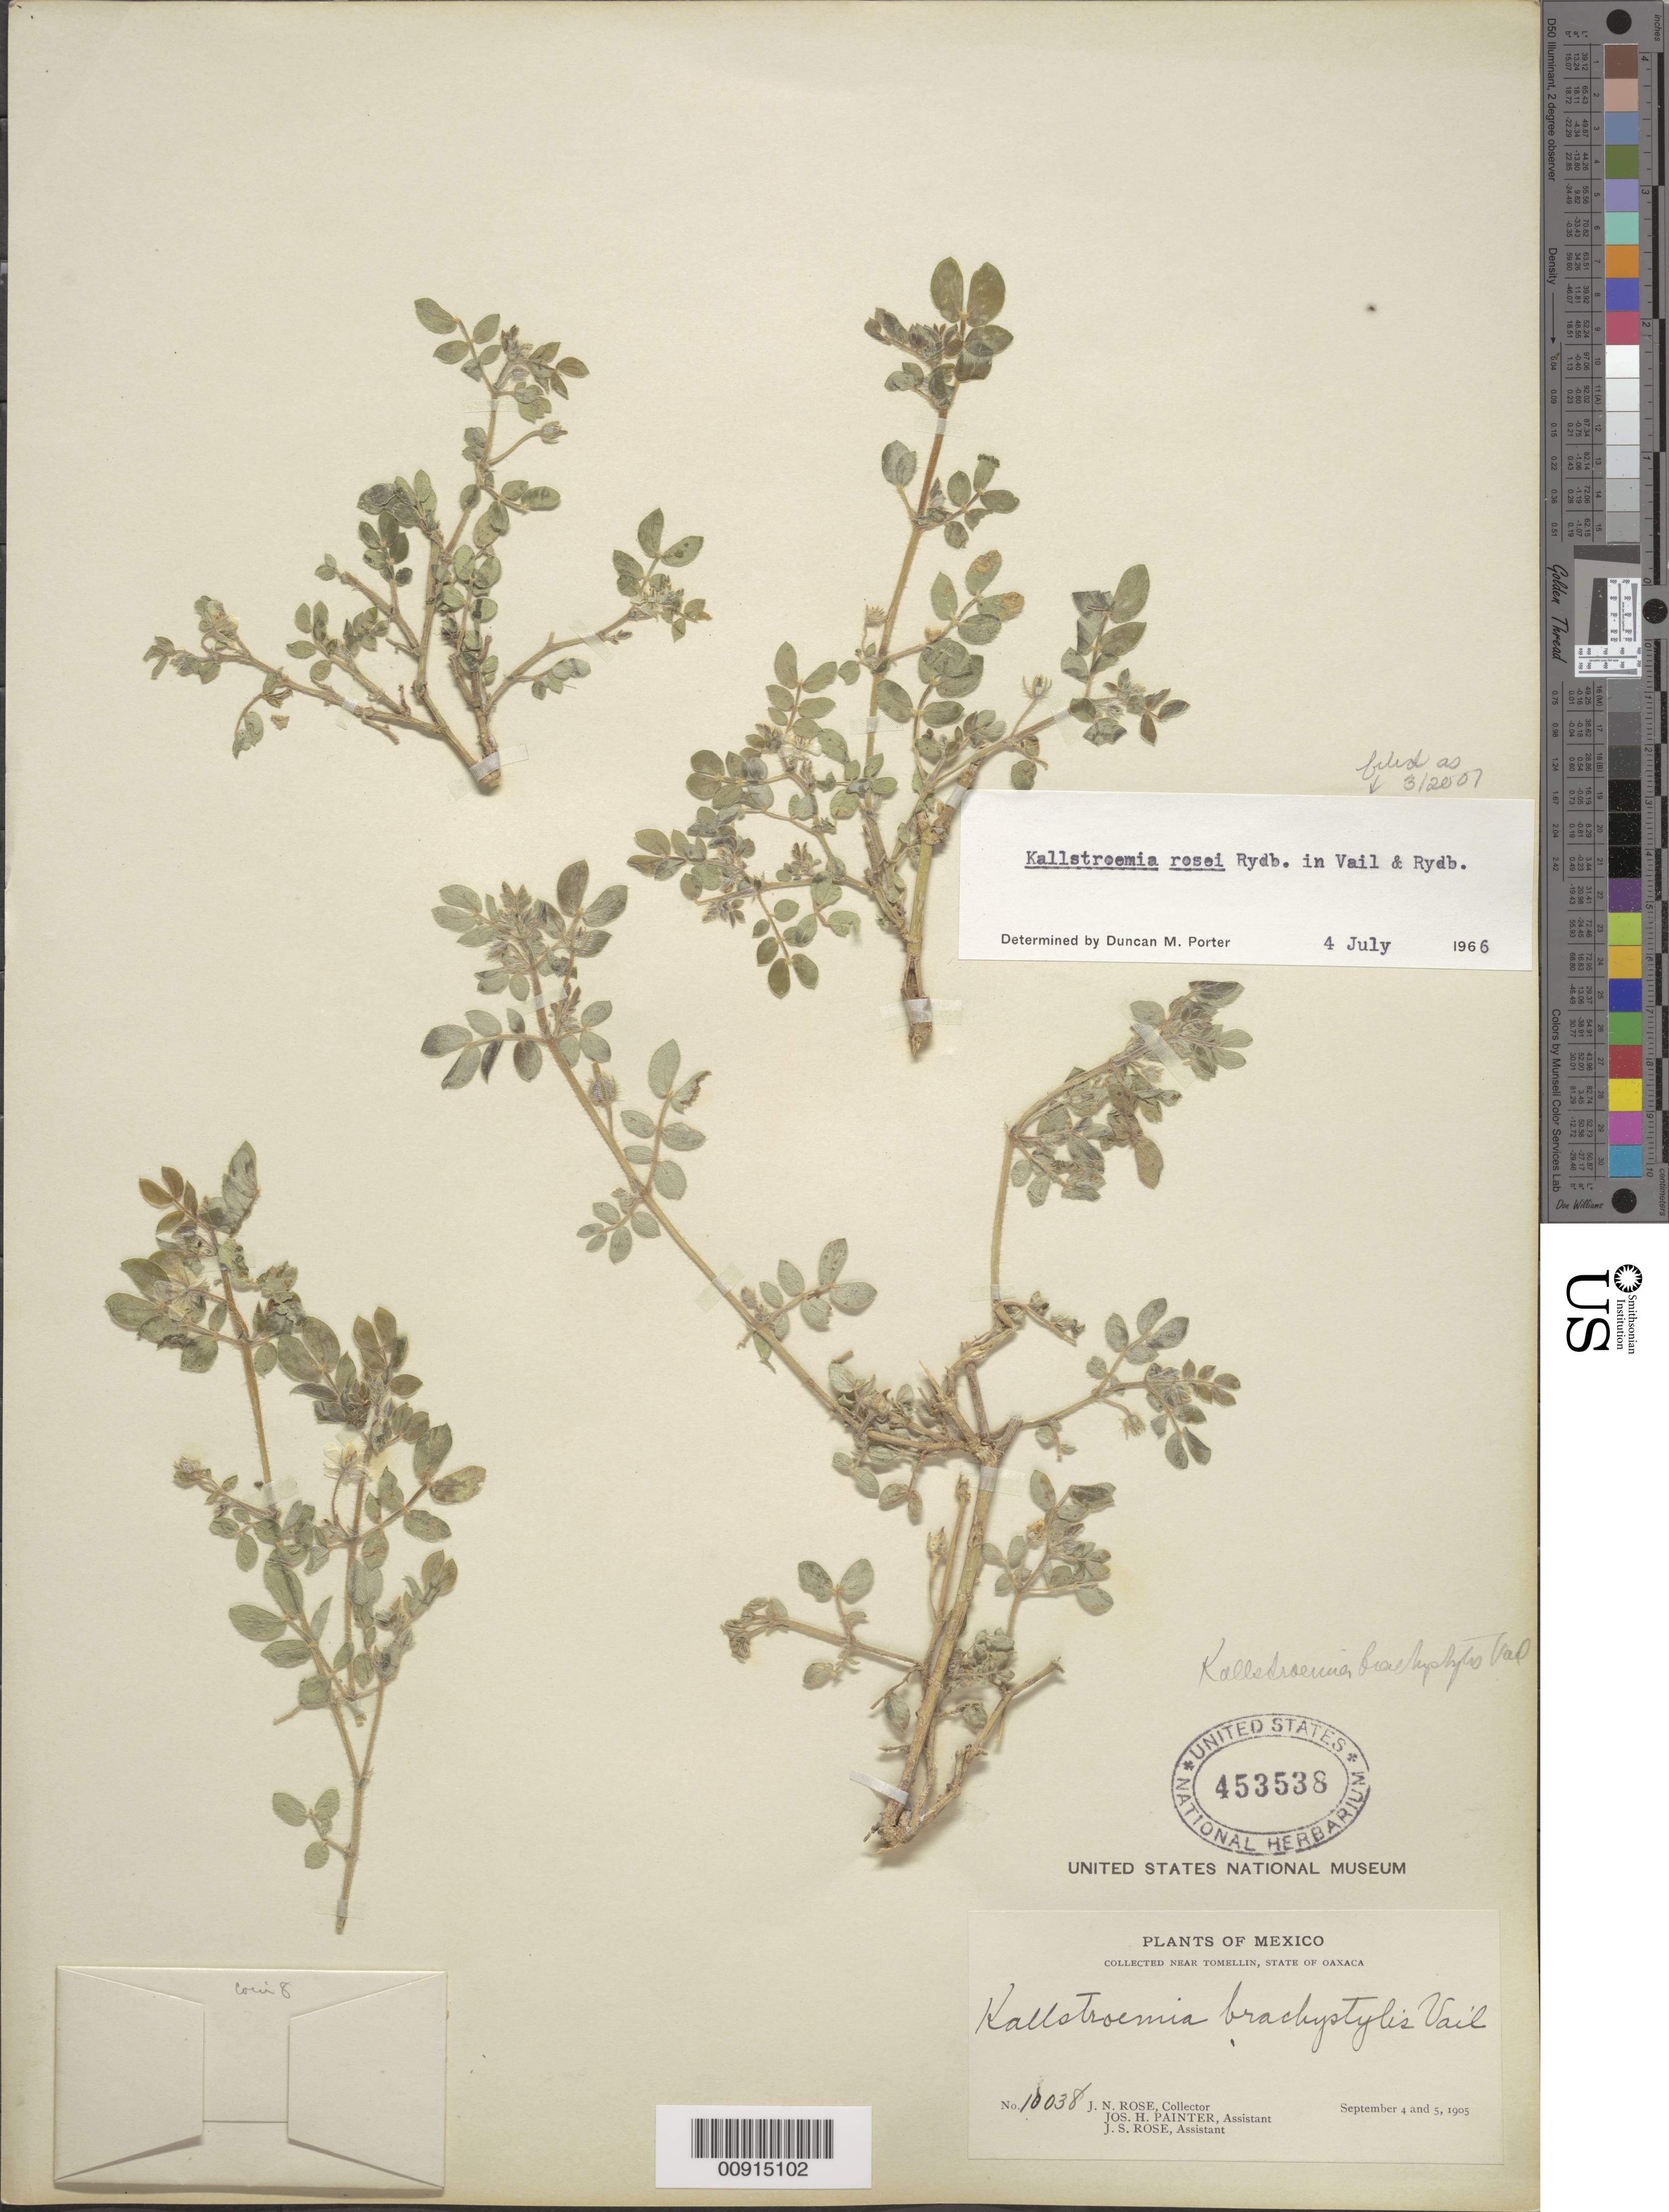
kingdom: Plantae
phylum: Tracheophyta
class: Magnoliopsida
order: Zygophyllales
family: Zygophyllaceae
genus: Kallstroemia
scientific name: Kallstroemia rosei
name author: Rydb.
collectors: J. N. Rose, J. H. Painter & J. S. Rose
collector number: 10038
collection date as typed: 04 Sep 1905 to 05 Sep 1905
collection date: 1905-09-04/1905-09-05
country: Mexico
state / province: Oaxaca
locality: Near Tomellin, State of Oaxaca.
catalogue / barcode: US 453538